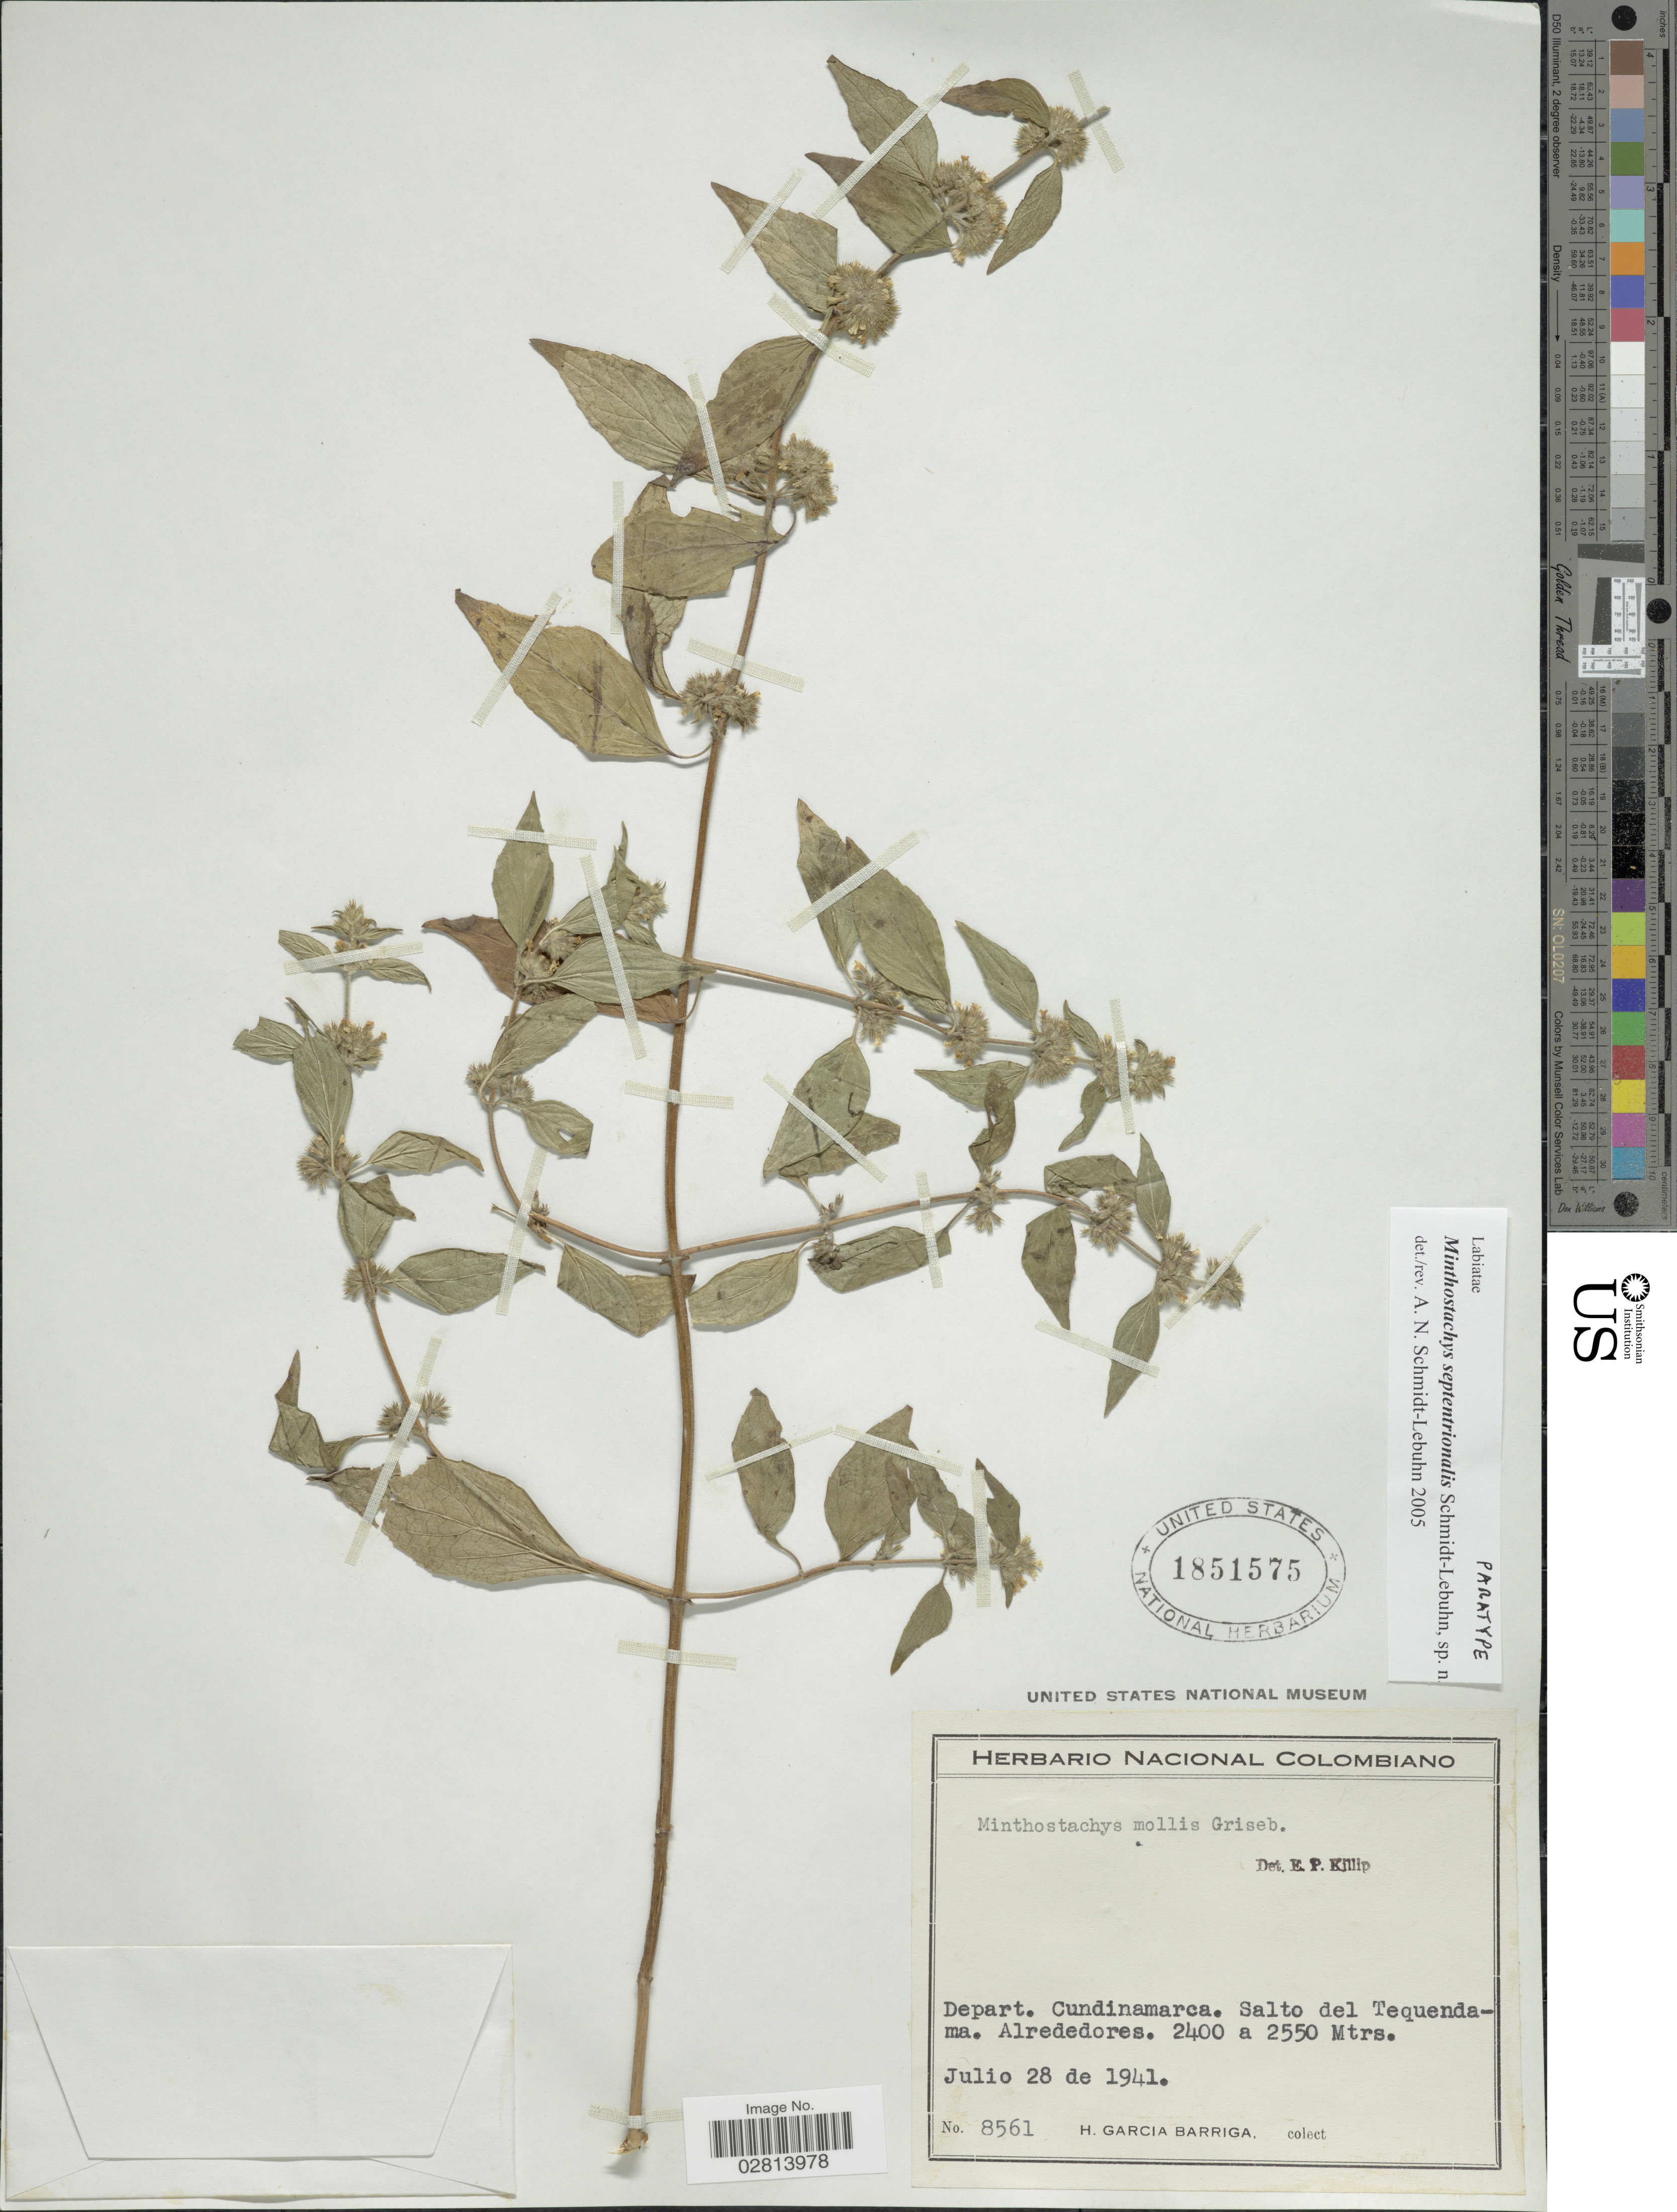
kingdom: Plantae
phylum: Tracheophyta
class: Magnoliopsida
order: Lamiales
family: Lamiaceae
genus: Minthostachys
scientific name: Minthostachys septentrionalis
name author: Schmidt-Leb.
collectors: H. García Barriga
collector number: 8561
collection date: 1941-07-28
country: Colombia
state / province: Cundinamarca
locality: Depart. Cundinamarca, Salto de Tequendama, Alrededores.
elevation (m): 2400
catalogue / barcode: US 1851575